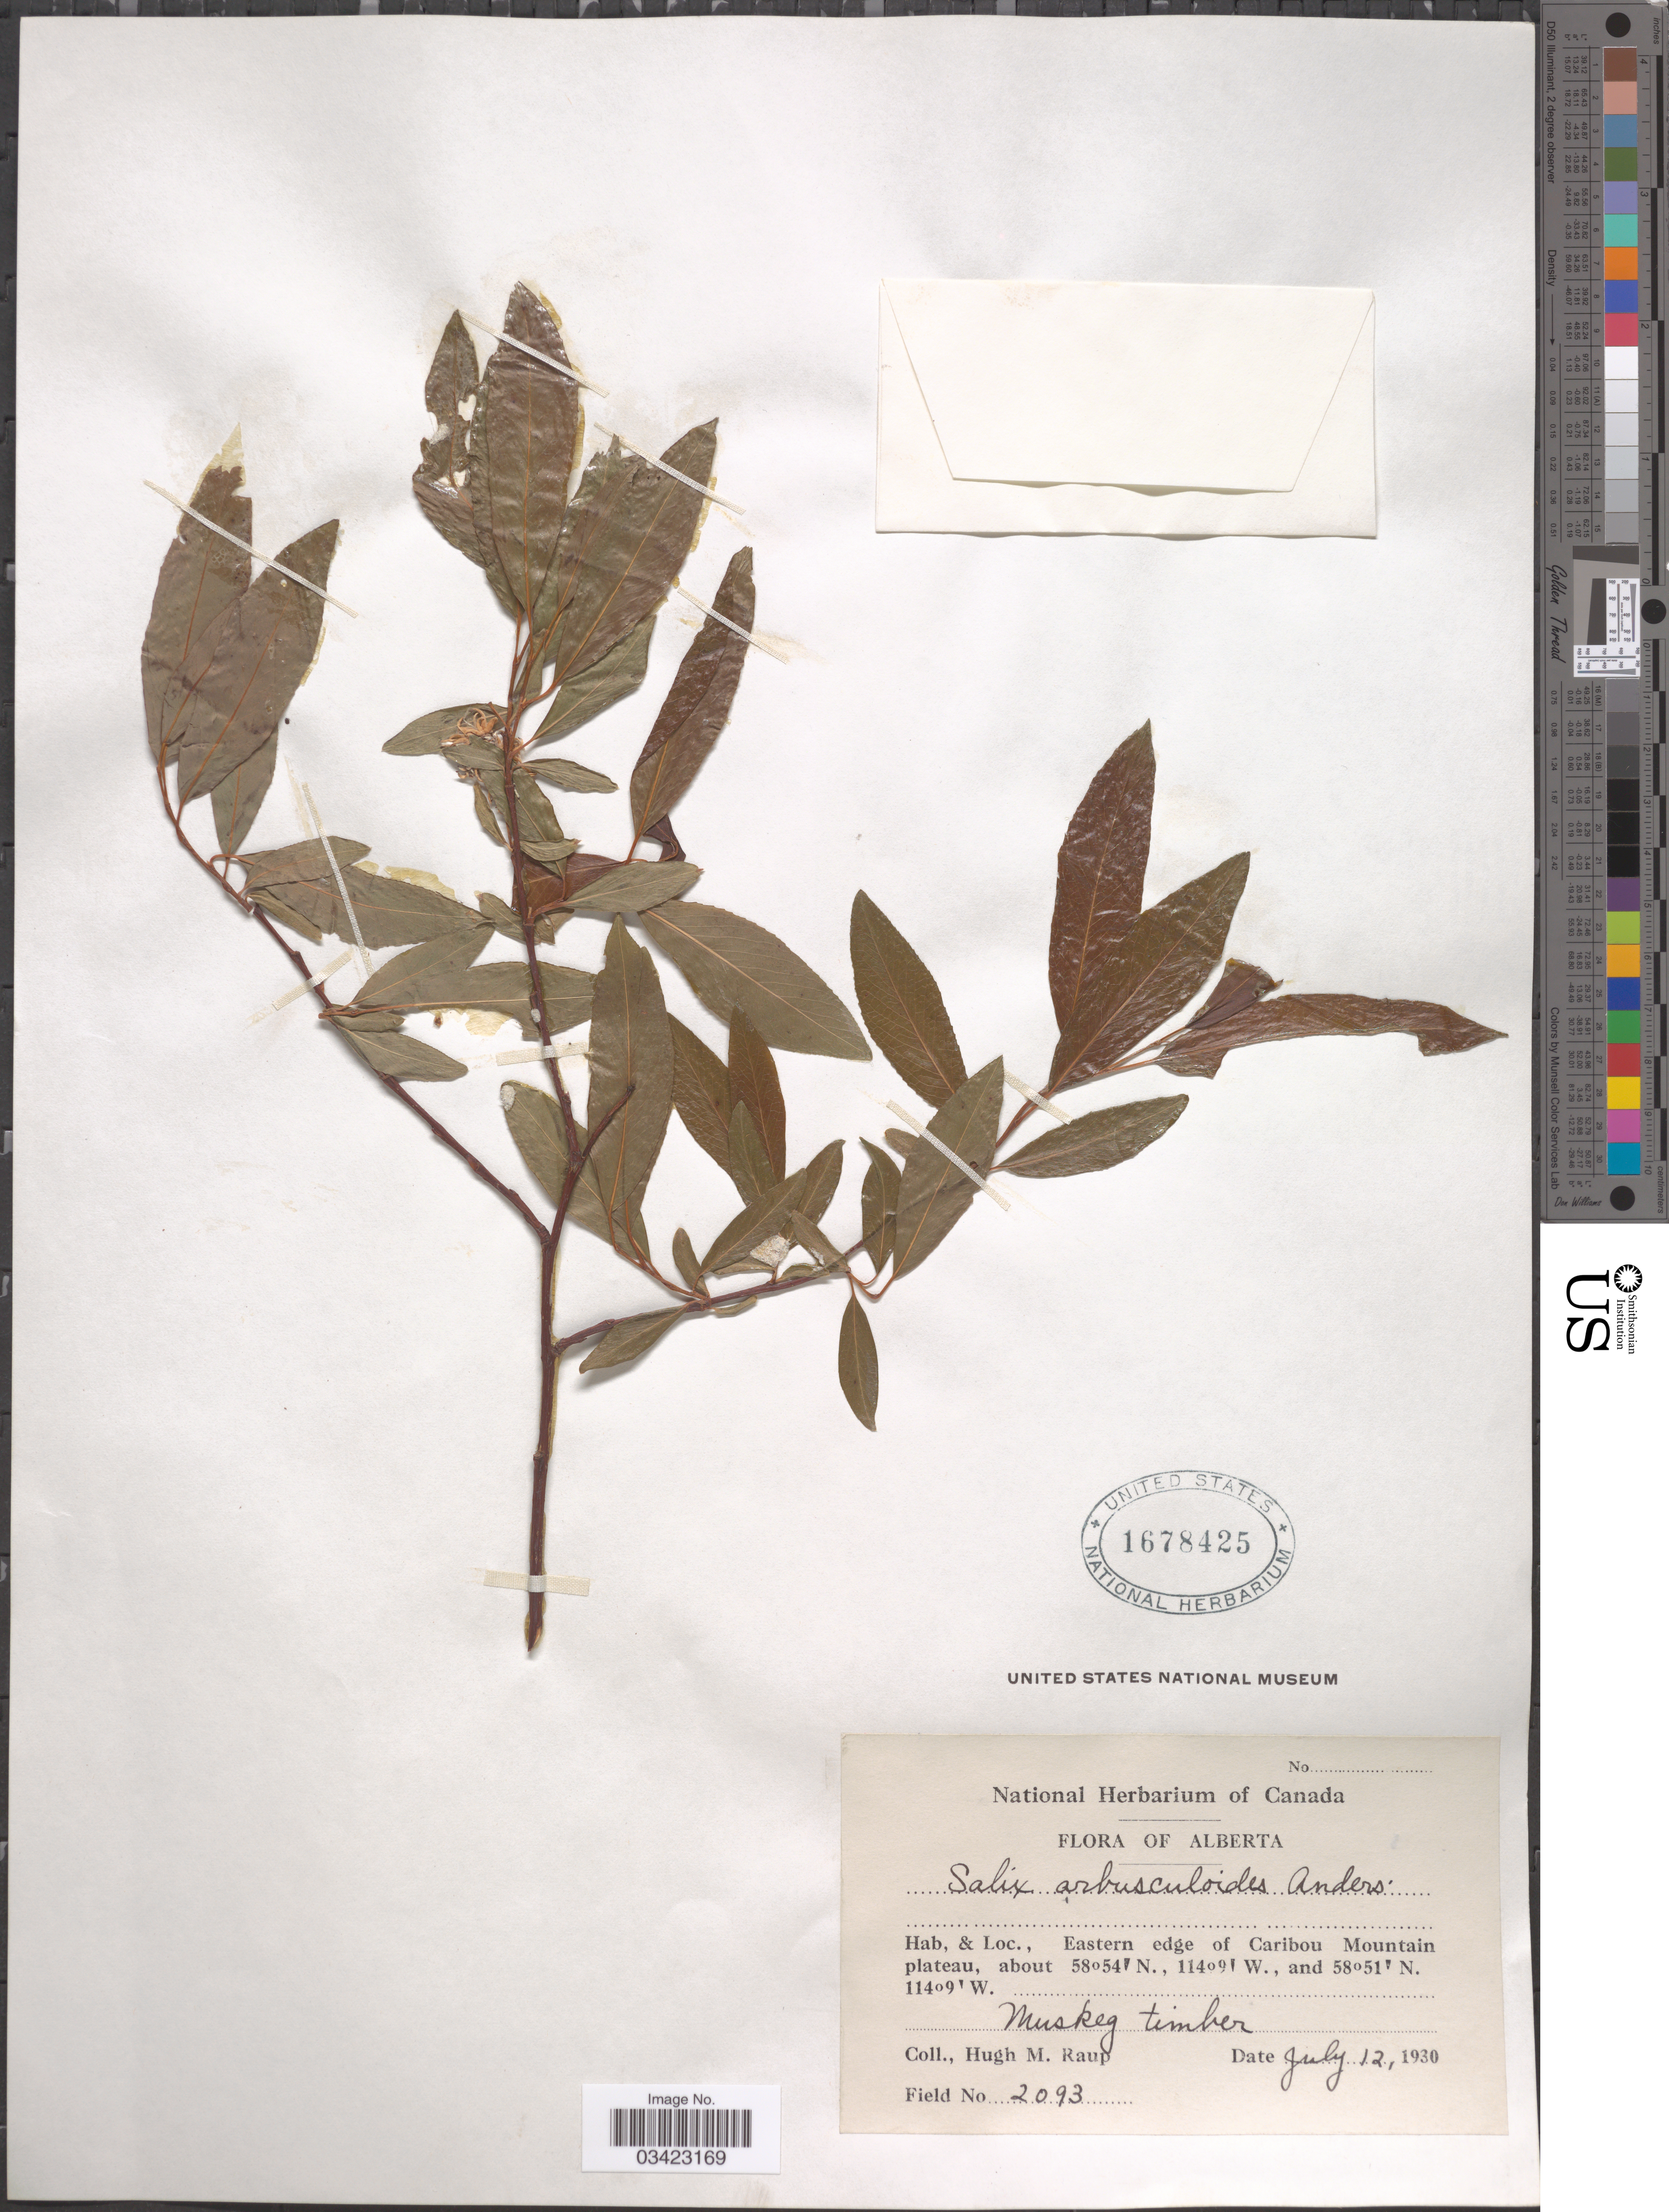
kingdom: Plantae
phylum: Tracheophyta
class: Magnoliopsida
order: Malpighiales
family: Salicaceae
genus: Salix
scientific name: Salix arbusculoides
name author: Andersson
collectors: H. Raup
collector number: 2093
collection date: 1930-07-12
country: Canada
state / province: Alberta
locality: Eastern edge of Caribou Mountain plateau.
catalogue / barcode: US 1678425